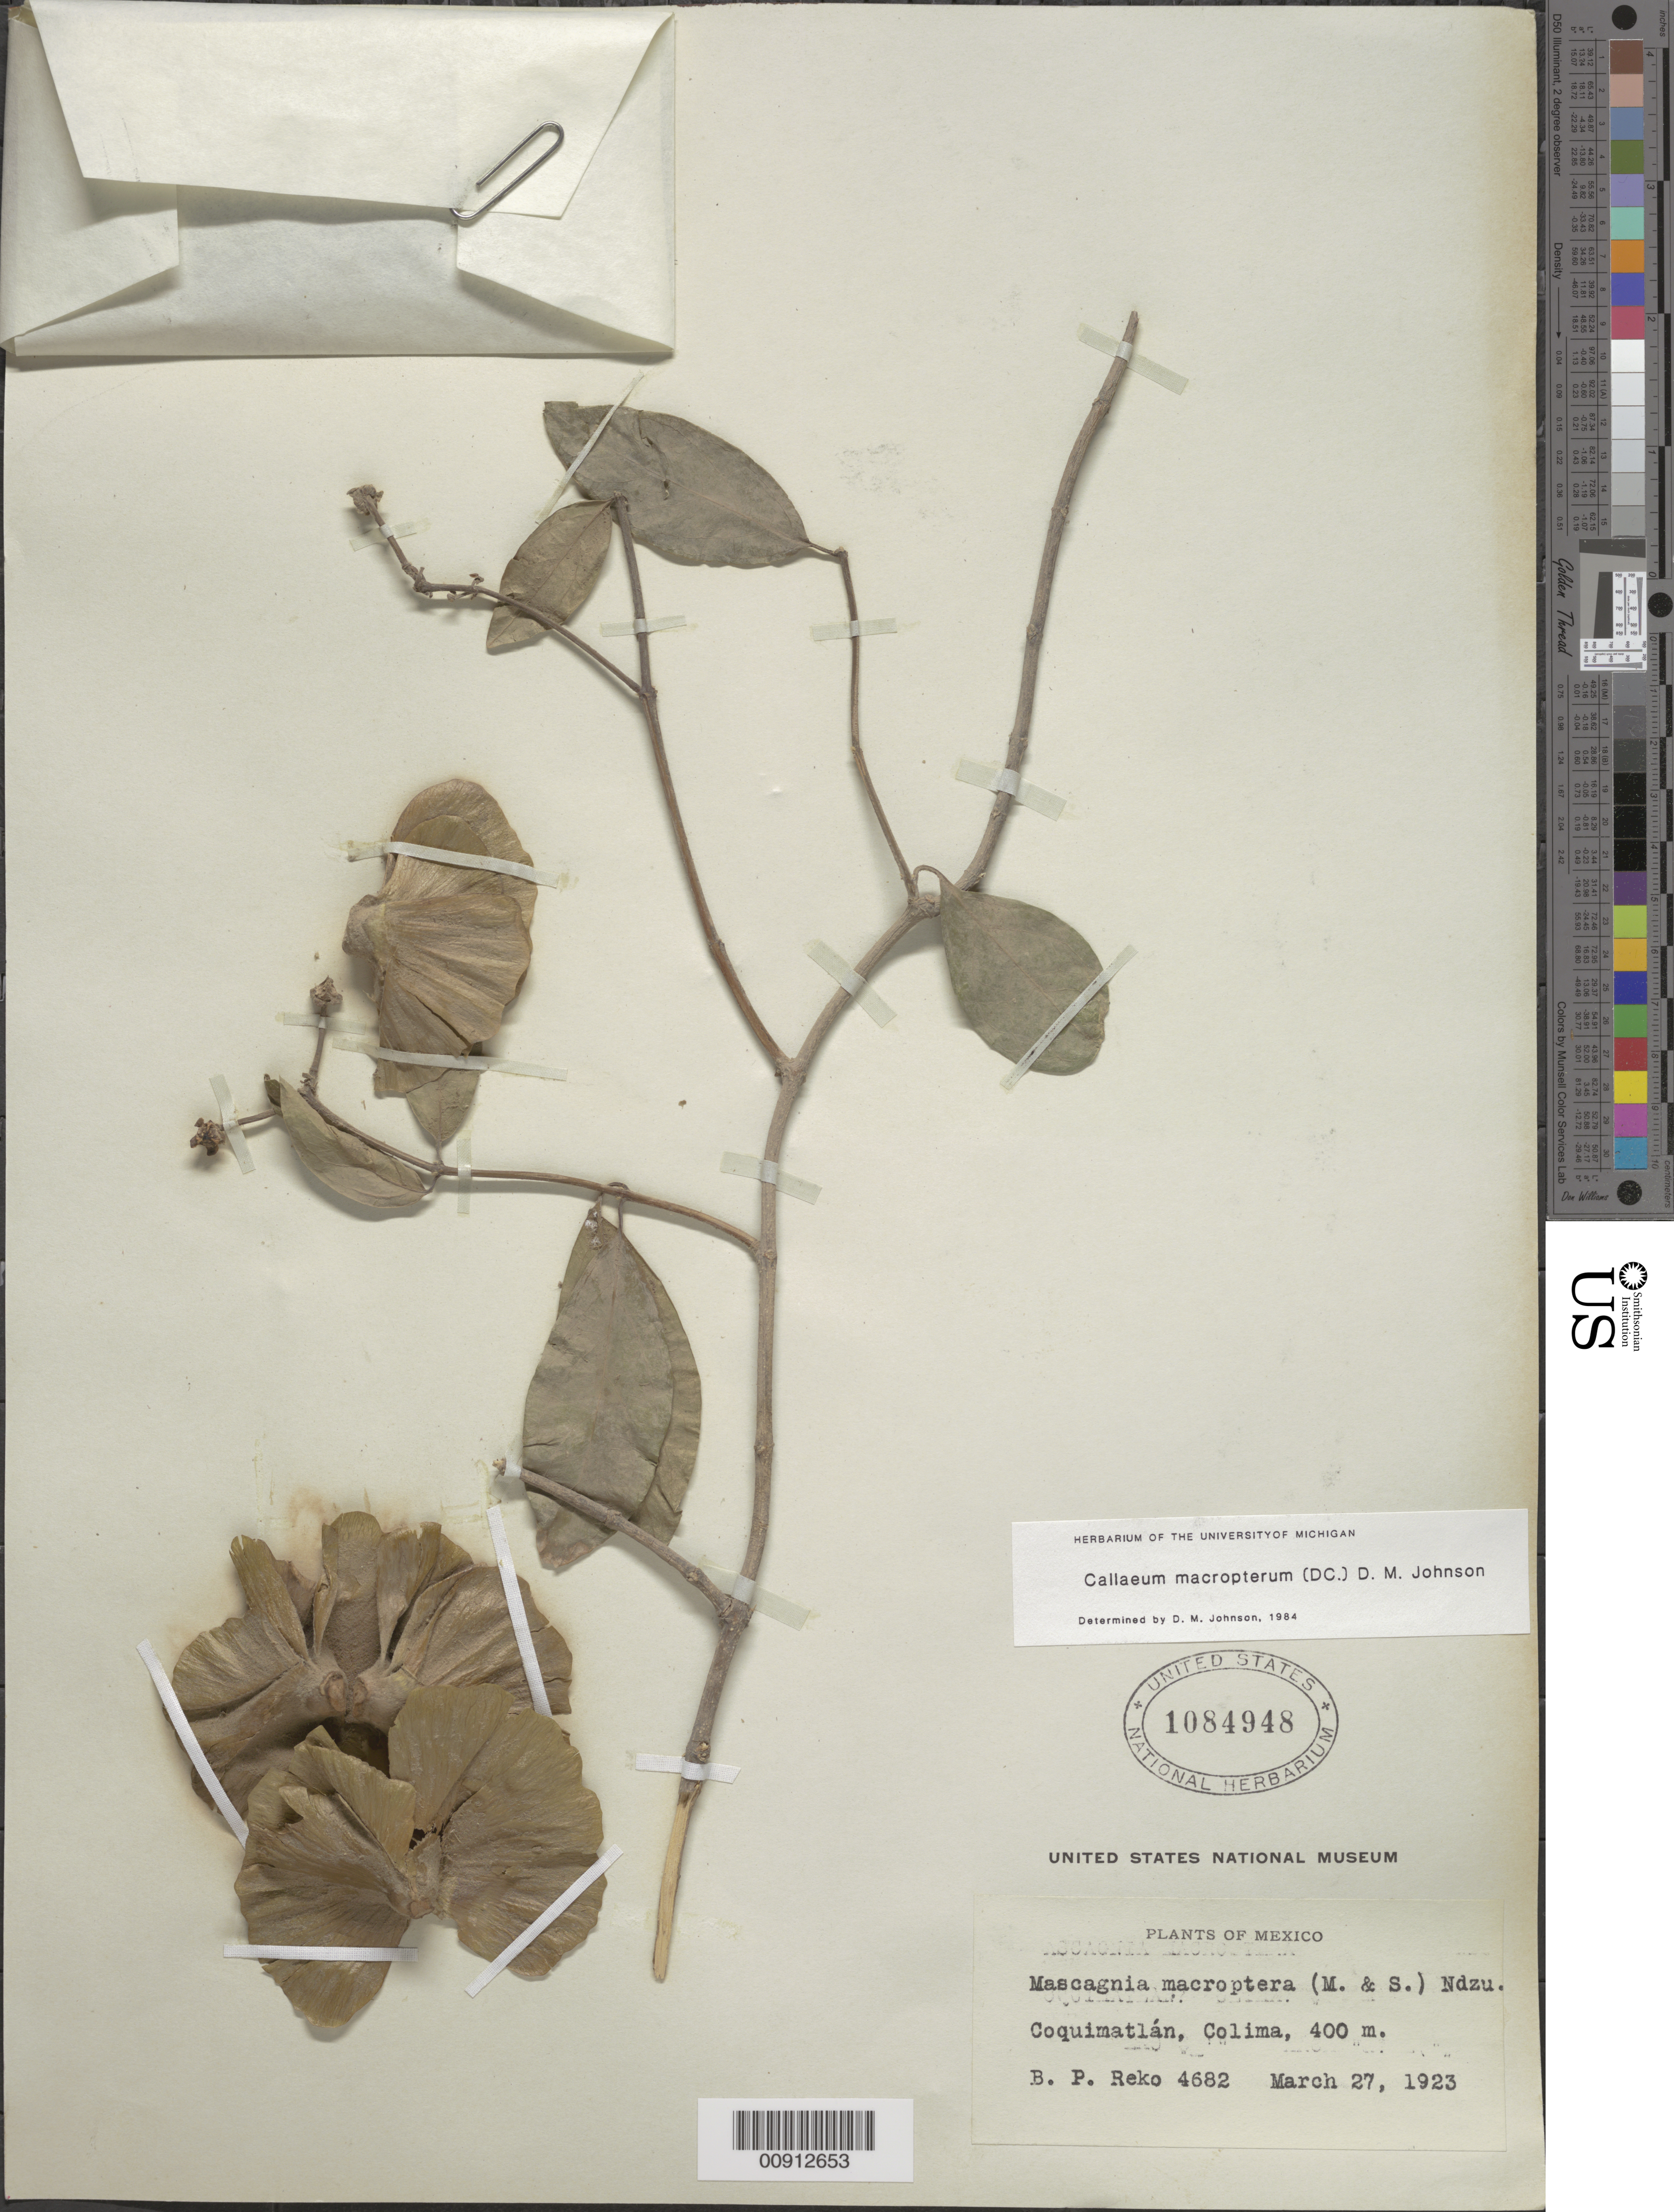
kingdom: Plantae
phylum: Tracheophyta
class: Magnoliopsida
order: Malpighiales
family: Malpighiaceae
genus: Callaeum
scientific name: Callaeum macropterum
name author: (Moc. & Sessé ex DC.) D.M. Johnson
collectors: B. P. Reko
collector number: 4682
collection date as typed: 27 Mar 1923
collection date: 1923-03-27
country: Mexico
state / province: Colima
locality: Coquimatlán, Colima.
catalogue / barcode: US 1084948